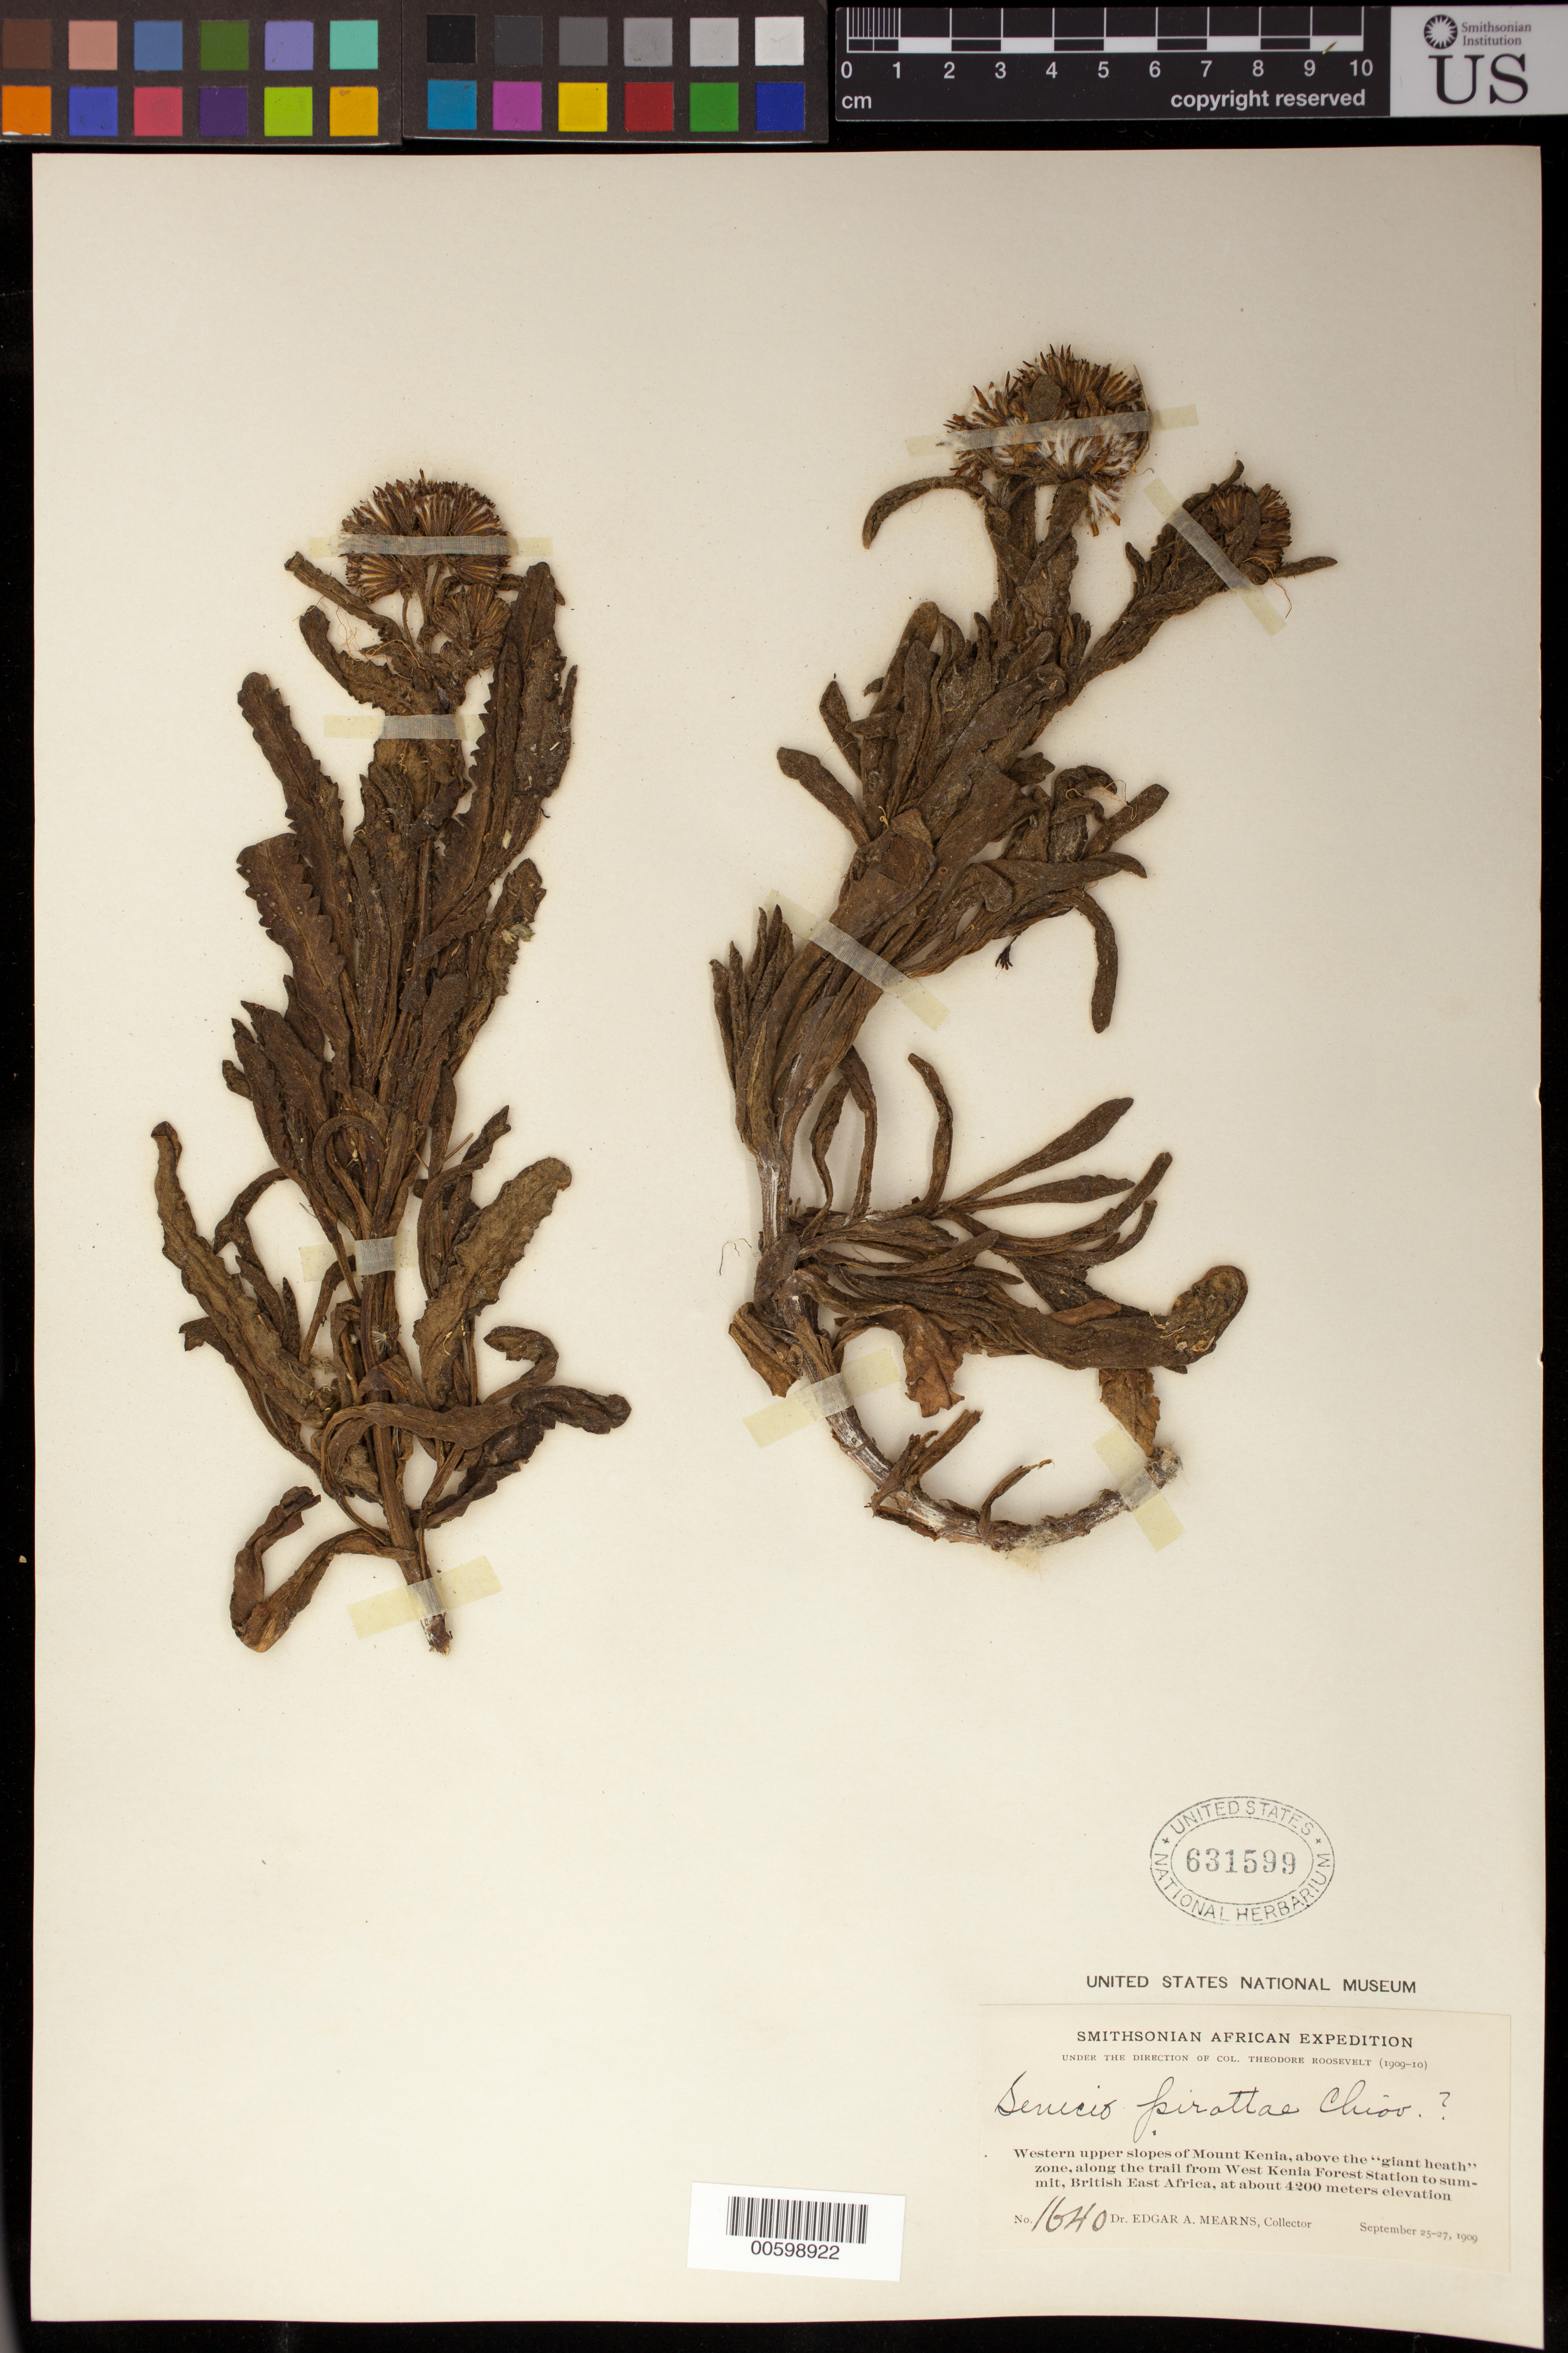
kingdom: Plantae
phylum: Tracheophyta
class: Magnoliopsida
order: Asterales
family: Asteraceae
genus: Senecio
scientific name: Senecio pirottae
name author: Chiov.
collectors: E. A. Mearns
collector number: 1640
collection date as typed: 25 Sep 1909 to 27 Sep 1909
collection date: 1909-09-25/1909-09-27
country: Kenya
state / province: Nyeri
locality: Western slopes of mount Kenya, along the trail from west Kenya Forest station to summit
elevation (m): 4200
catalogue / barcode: US 631599